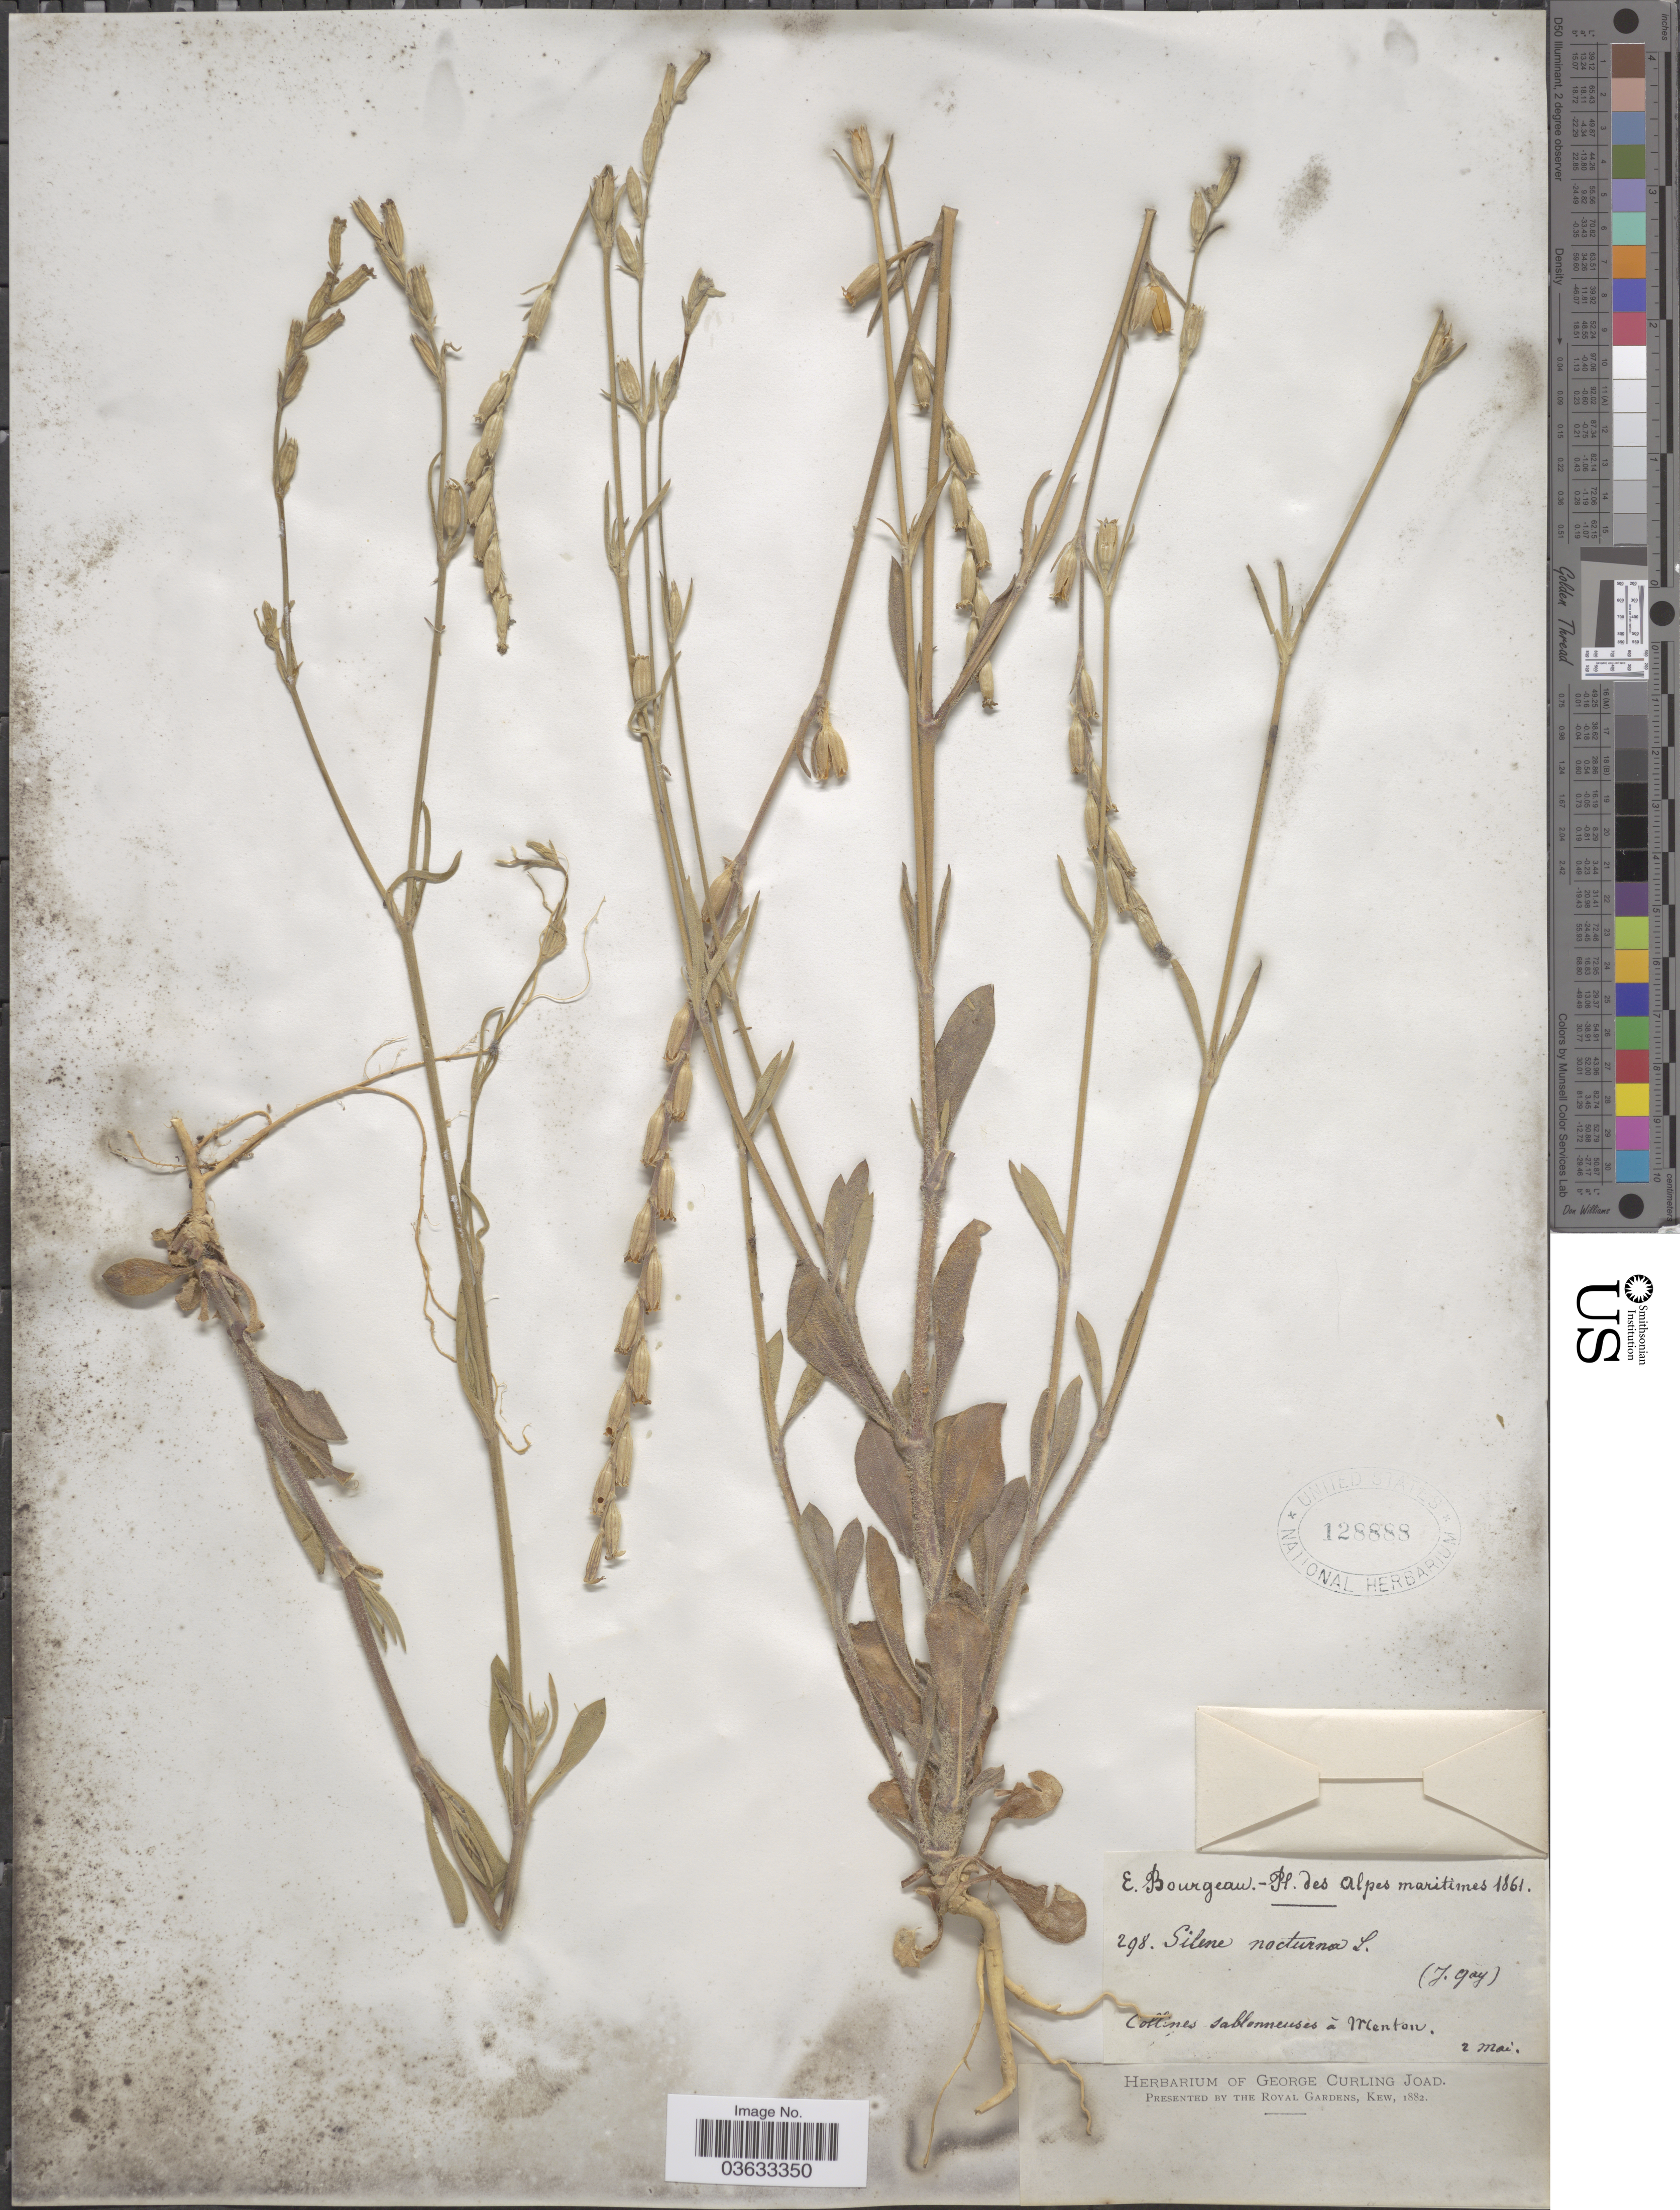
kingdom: Plantae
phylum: Tracheophyta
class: Magnoliopsida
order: Caryophyllales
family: Caryophyllaceae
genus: Silene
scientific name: Silene nocturna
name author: L.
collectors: E. Bourgeau & J. Gay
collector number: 298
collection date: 1861-05-02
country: France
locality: Alpes maritimes. Collines sablonneuses à Menton.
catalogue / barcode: US 128888